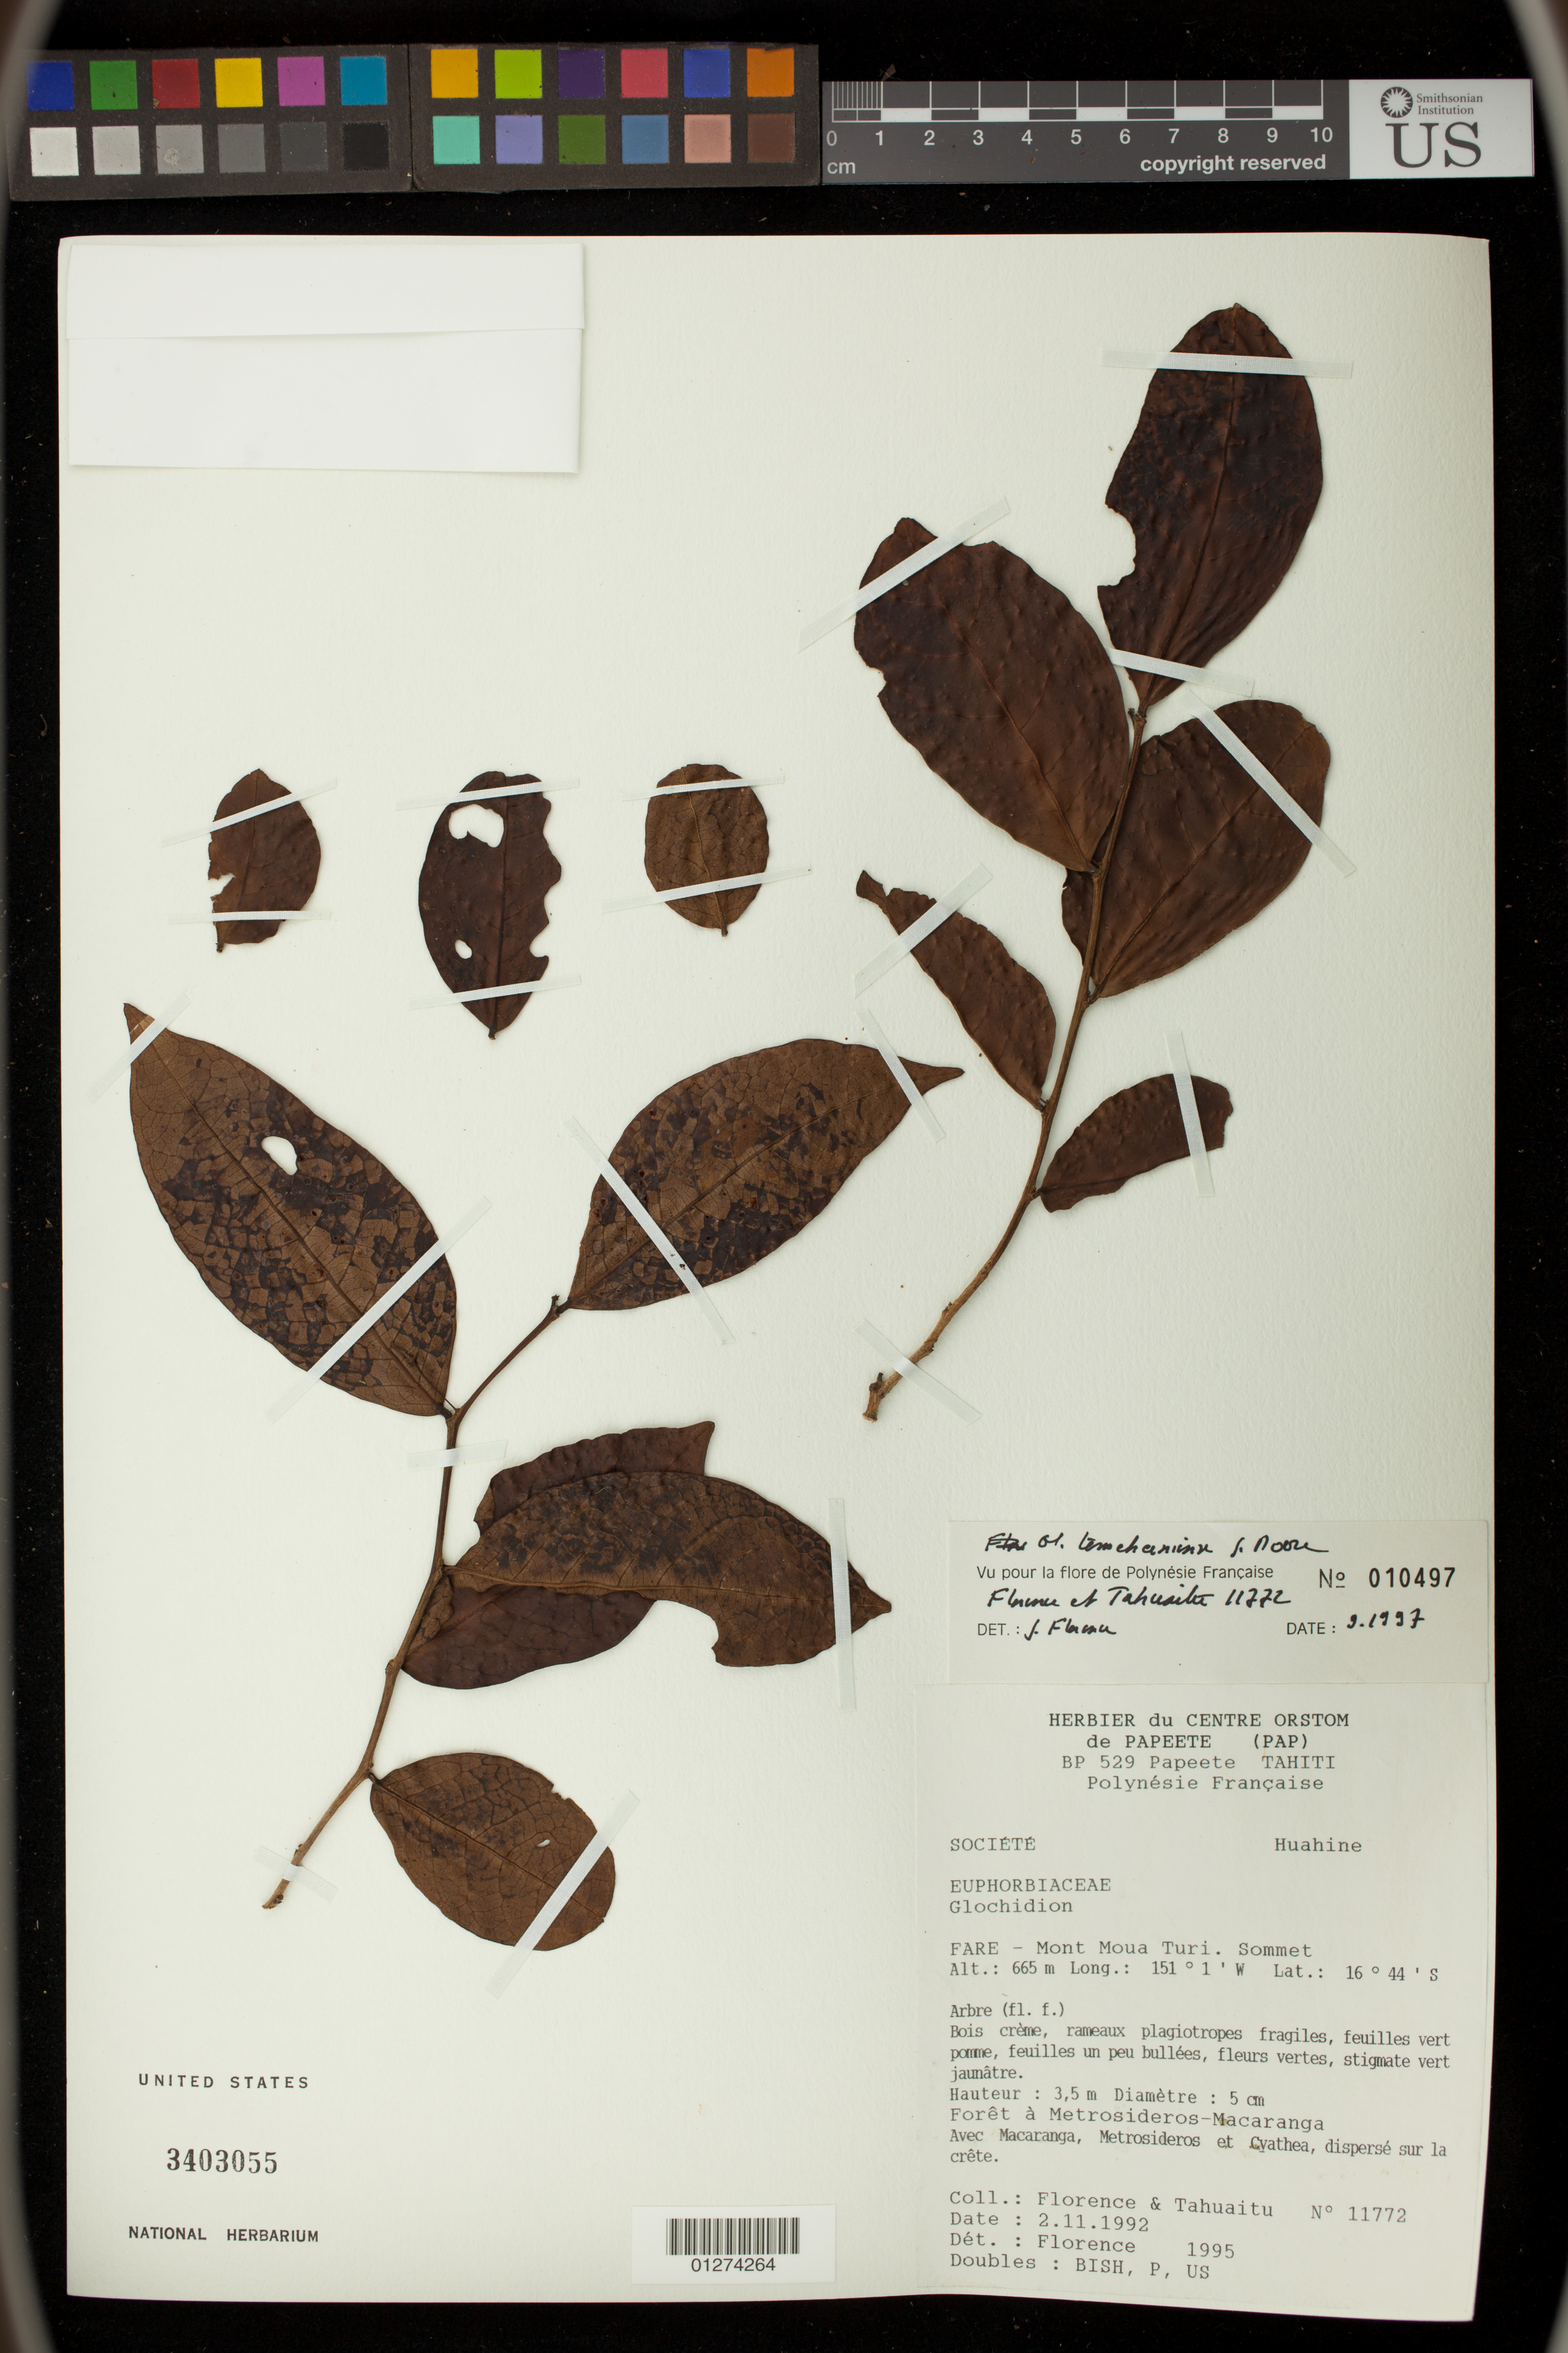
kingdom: Plantae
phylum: Tracheophyta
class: Magnoliopsida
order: Malpighiales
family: Phyllanthaceae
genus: Phyllanthus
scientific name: Phyllanthus temehaniensis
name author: (J.W. Moore) W.L. Wagner & Lorence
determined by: Wagner, W. L., (BOT), Smithsonian Institution - National Museum of Natural History (UNITED STATES)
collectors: -. Florence & -. Tahuaitu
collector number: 11772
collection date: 1992-11-02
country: French Polynesia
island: Huahine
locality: Society Islands: Huahine Island. Fare - Mont Moua Turi. Sommet.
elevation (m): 665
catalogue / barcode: US 3403055